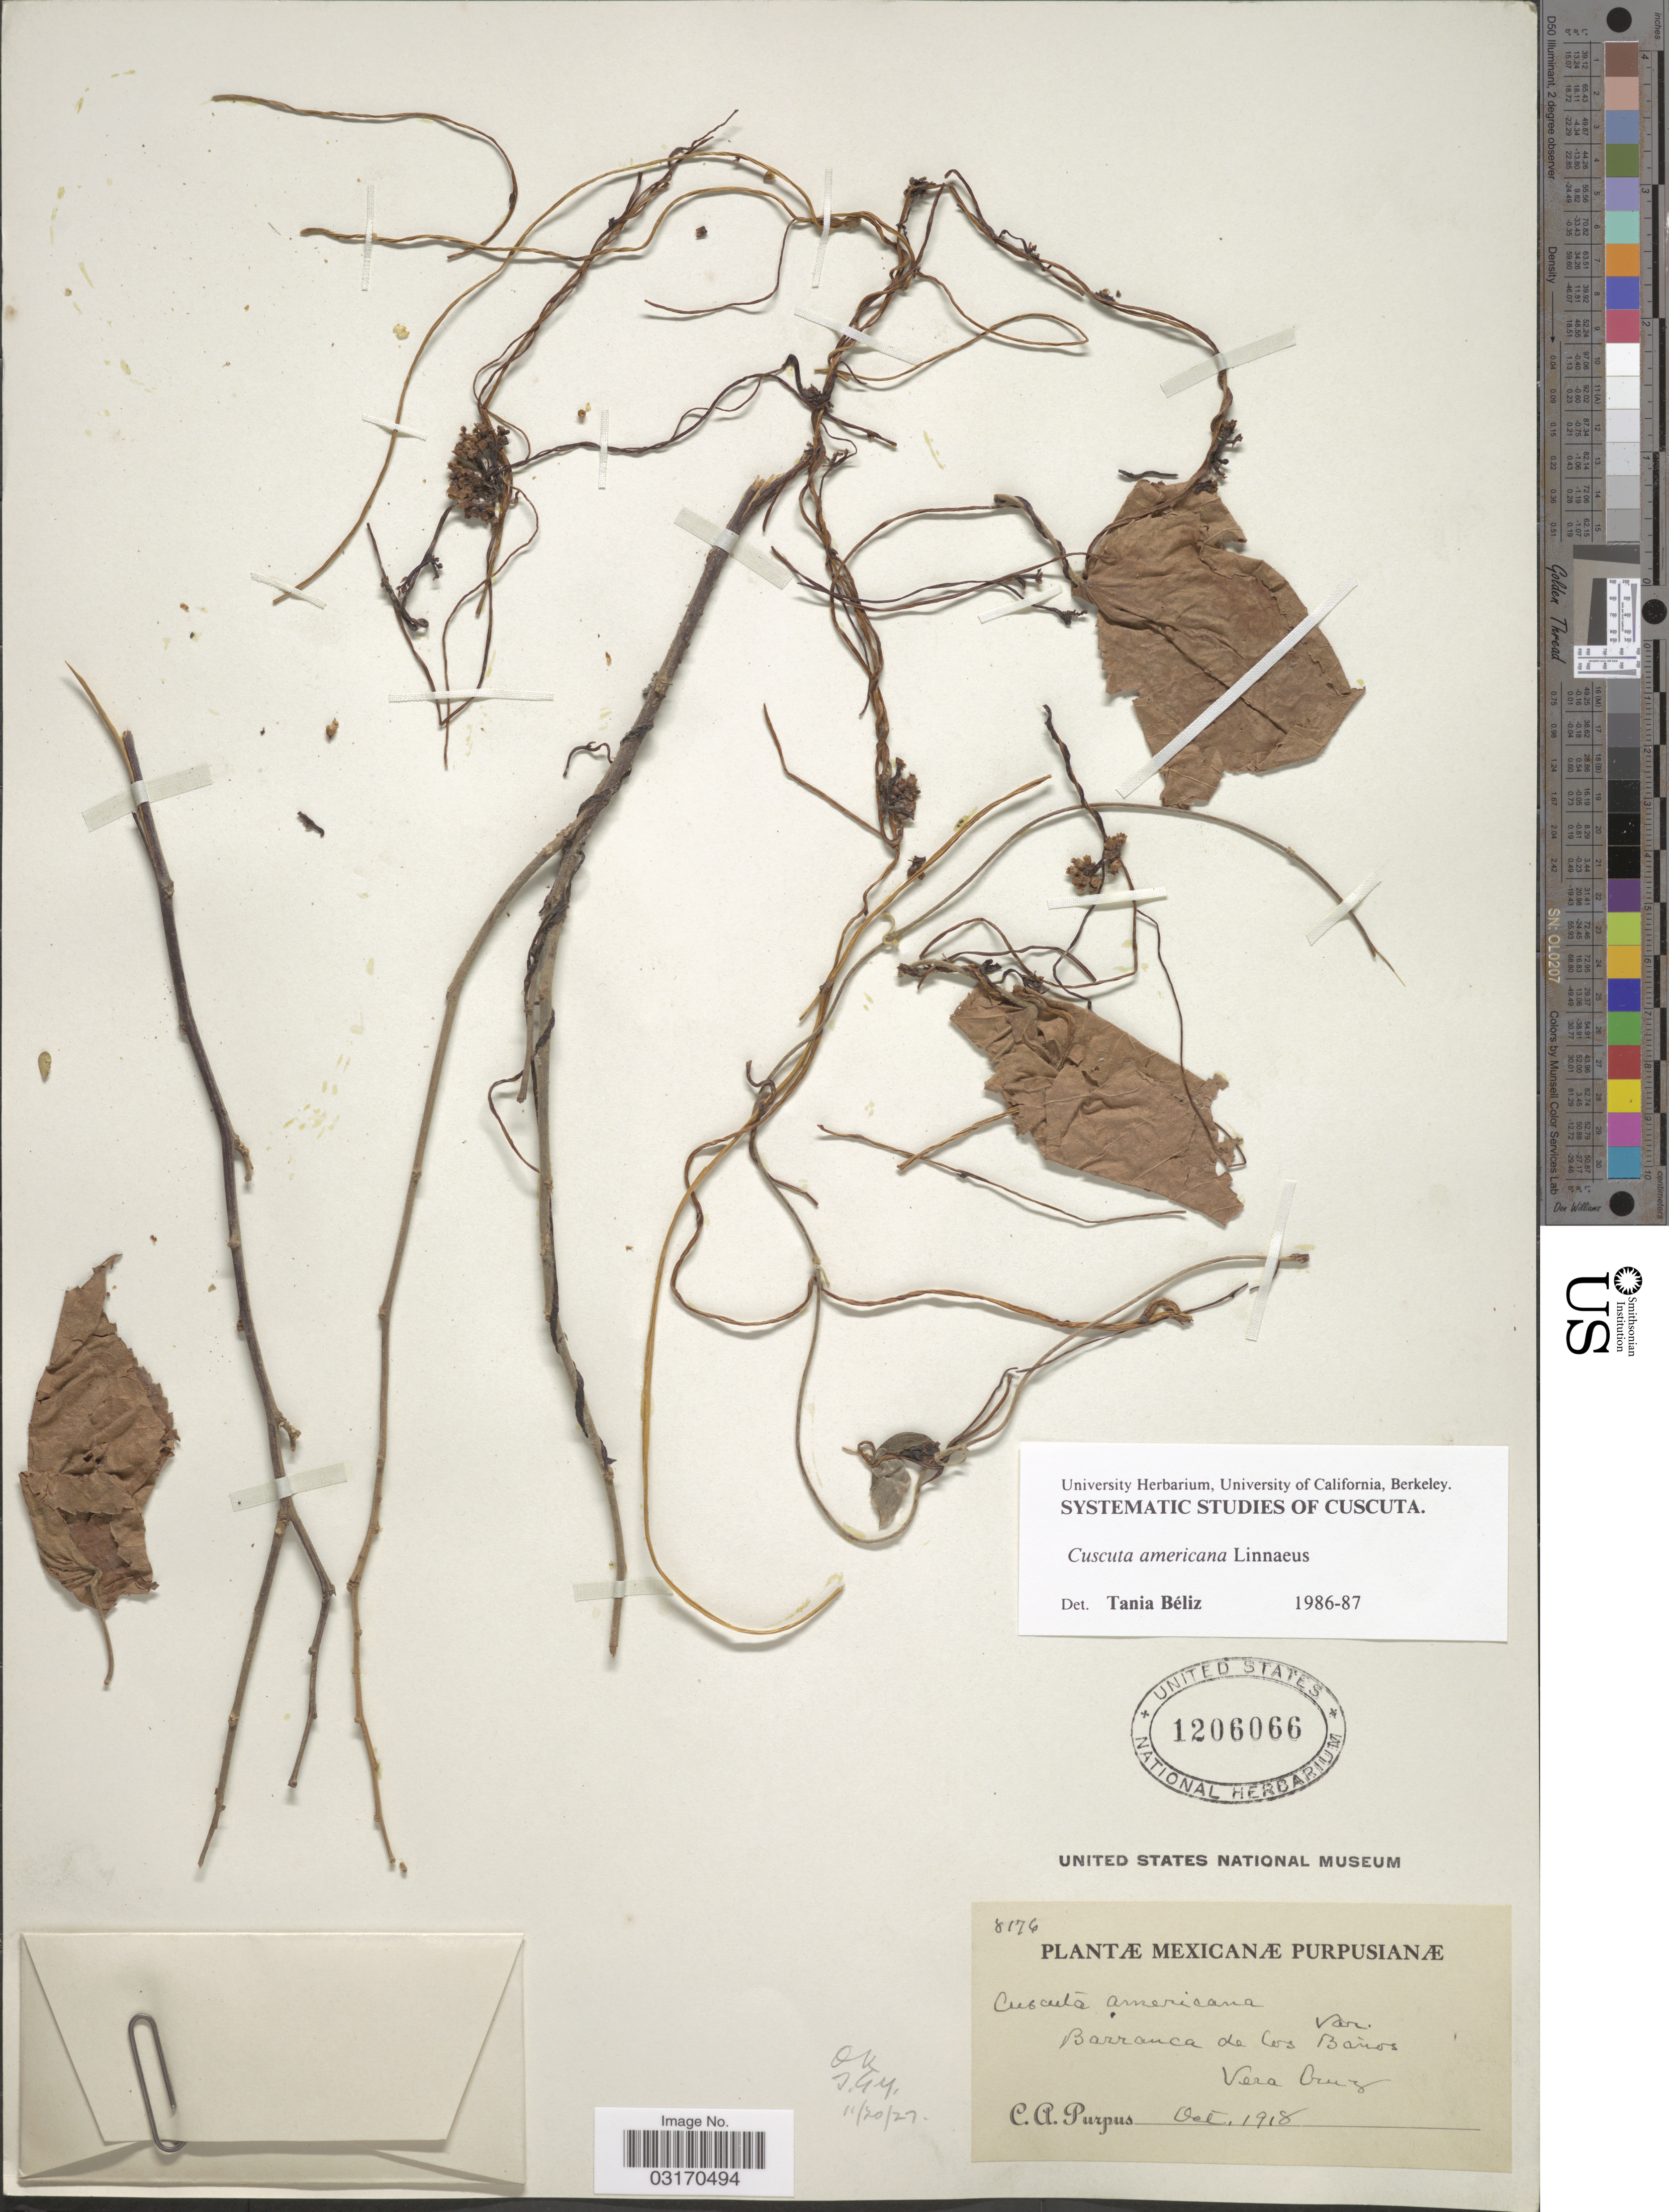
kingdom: Plantae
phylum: Tracheophyta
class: Magnoliopsida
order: Solanales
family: Convolvulaceae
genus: Cuscuta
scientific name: Cuscuta americana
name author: L.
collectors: C. A. Purpus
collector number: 8176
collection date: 1918-10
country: Mexico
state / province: Veracruz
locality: Barranca de Los Baños, Vera Cruz.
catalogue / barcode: US 1206066